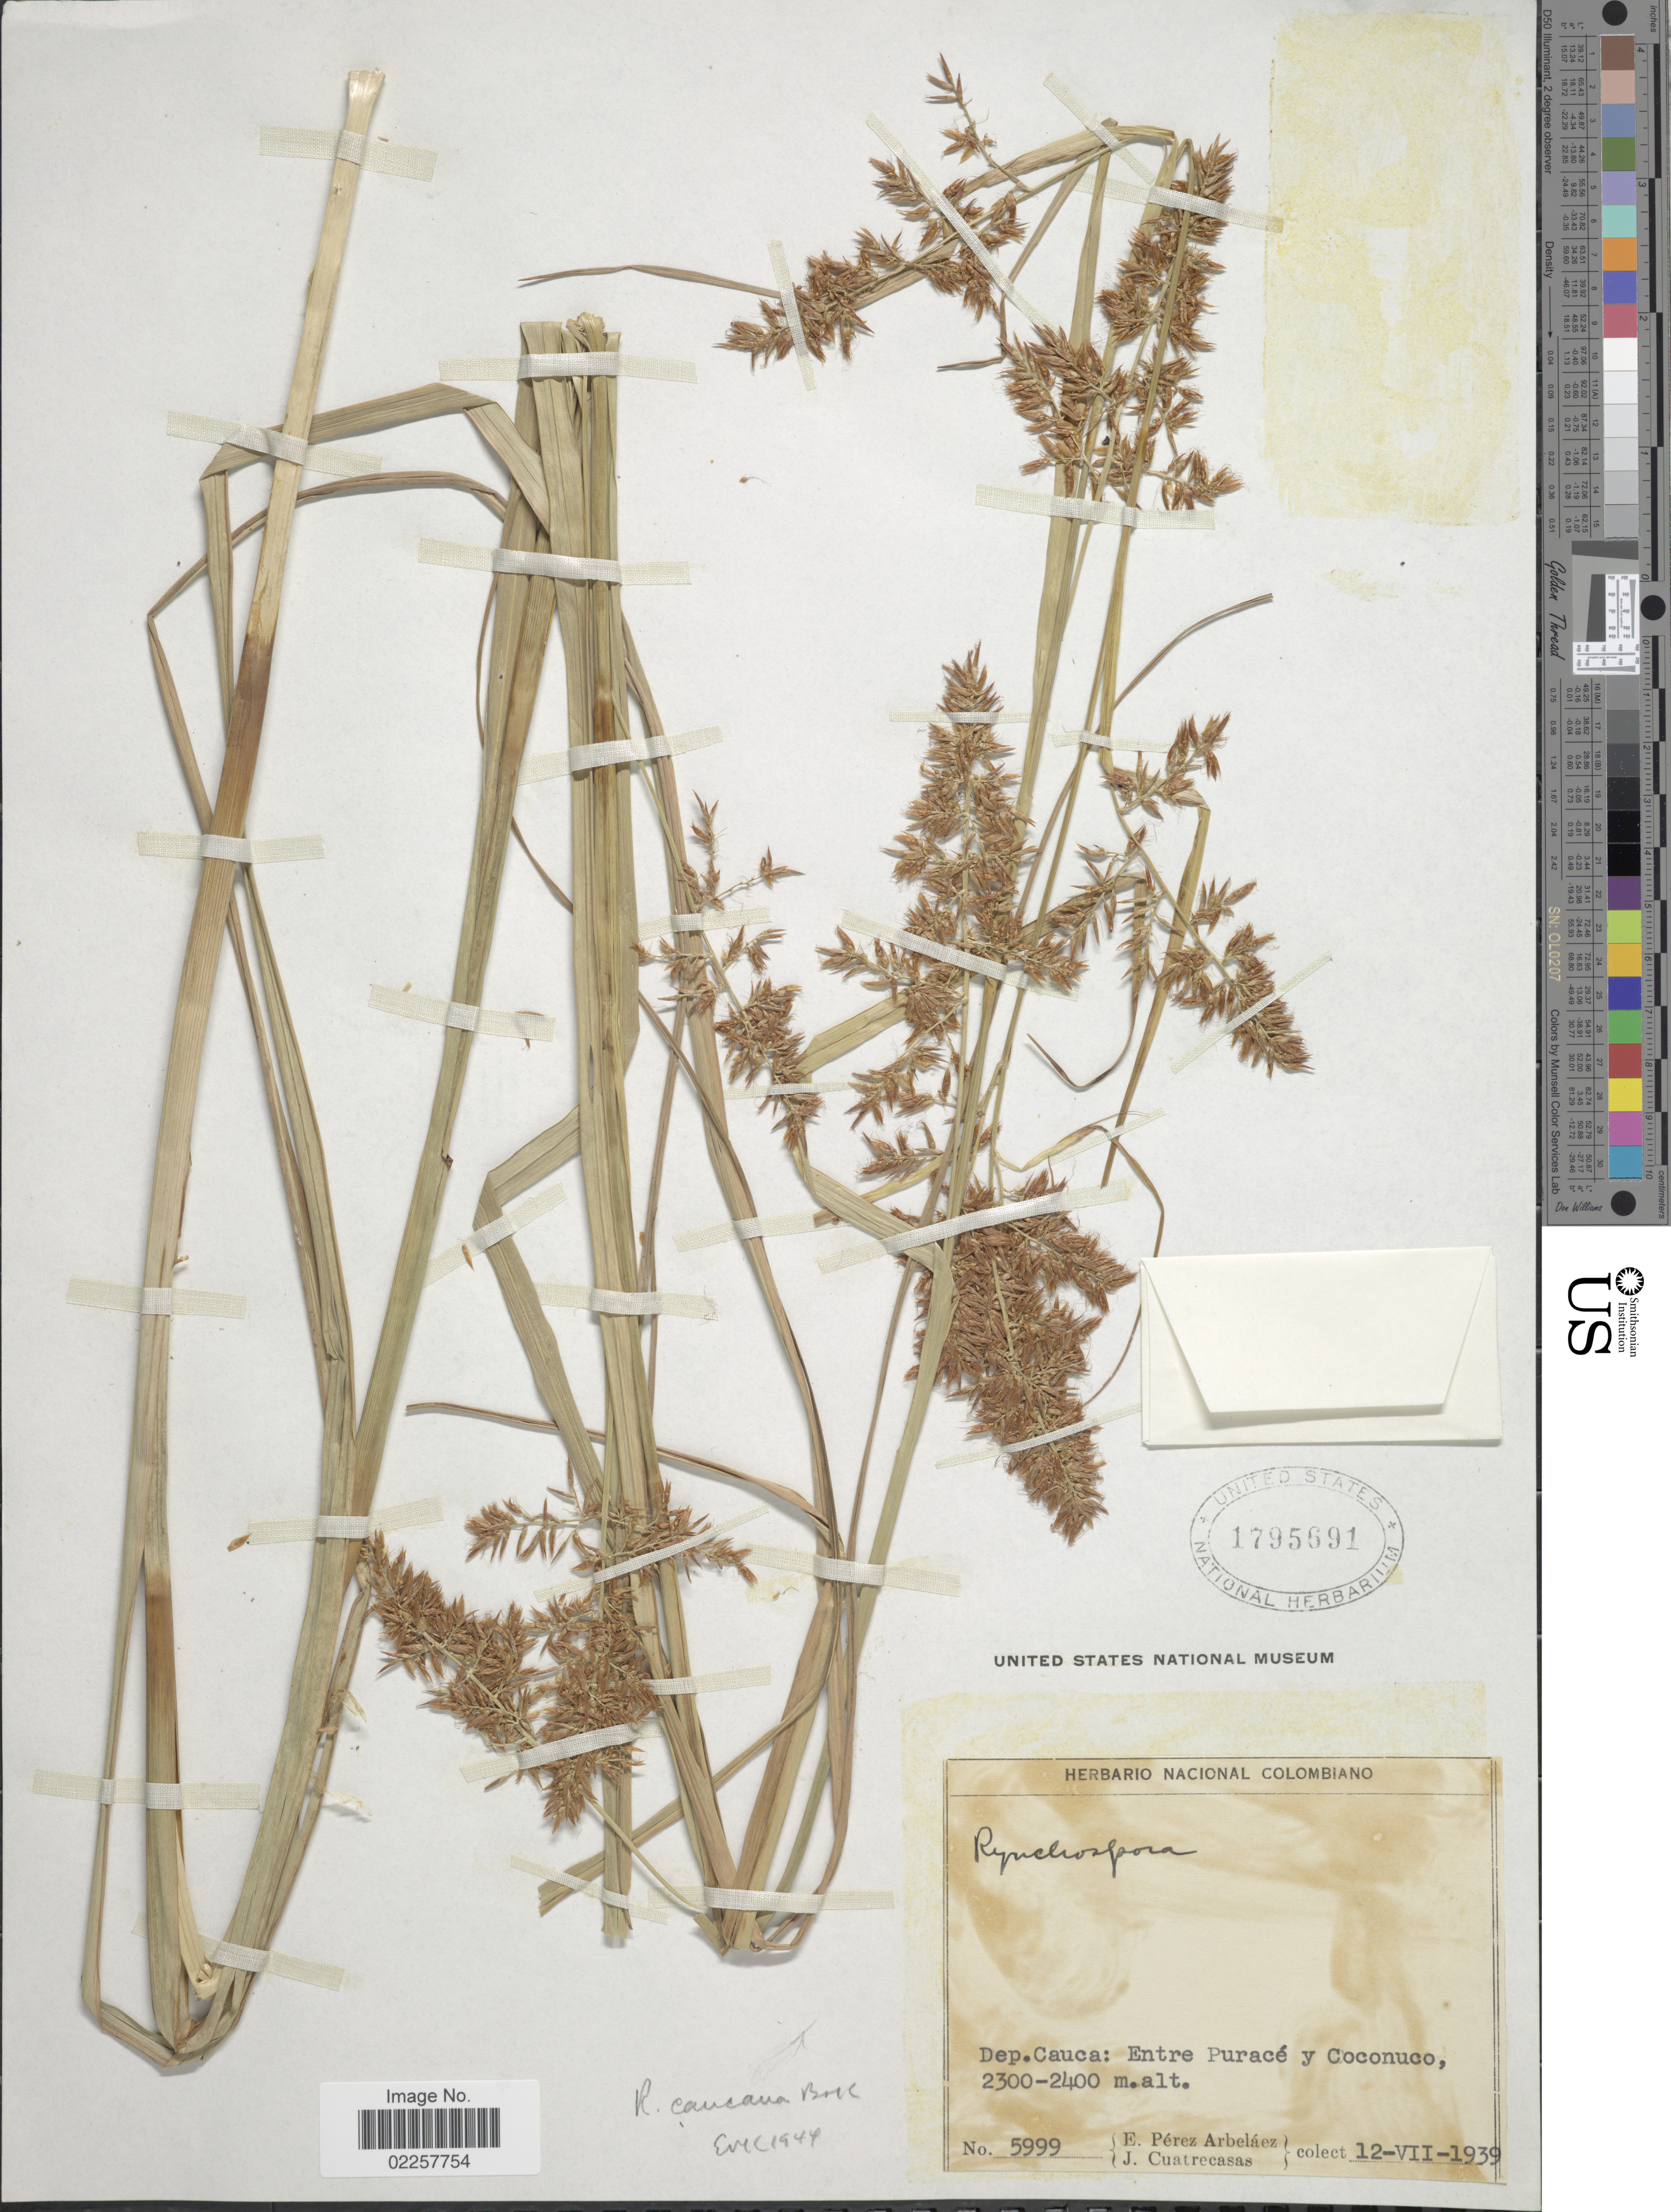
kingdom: Plantae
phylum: Tracheophyta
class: Liliopsida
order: Poales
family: Cyperaceae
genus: Rhynchospora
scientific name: Rhynchospora sp.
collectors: E. Pérez Arbeláez & J. Cuatrecasas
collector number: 5999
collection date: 1939-07-12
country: Colombia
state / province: Cauca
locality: Entre Purace y Coconuco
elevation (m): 2300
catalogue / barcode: US 1795691